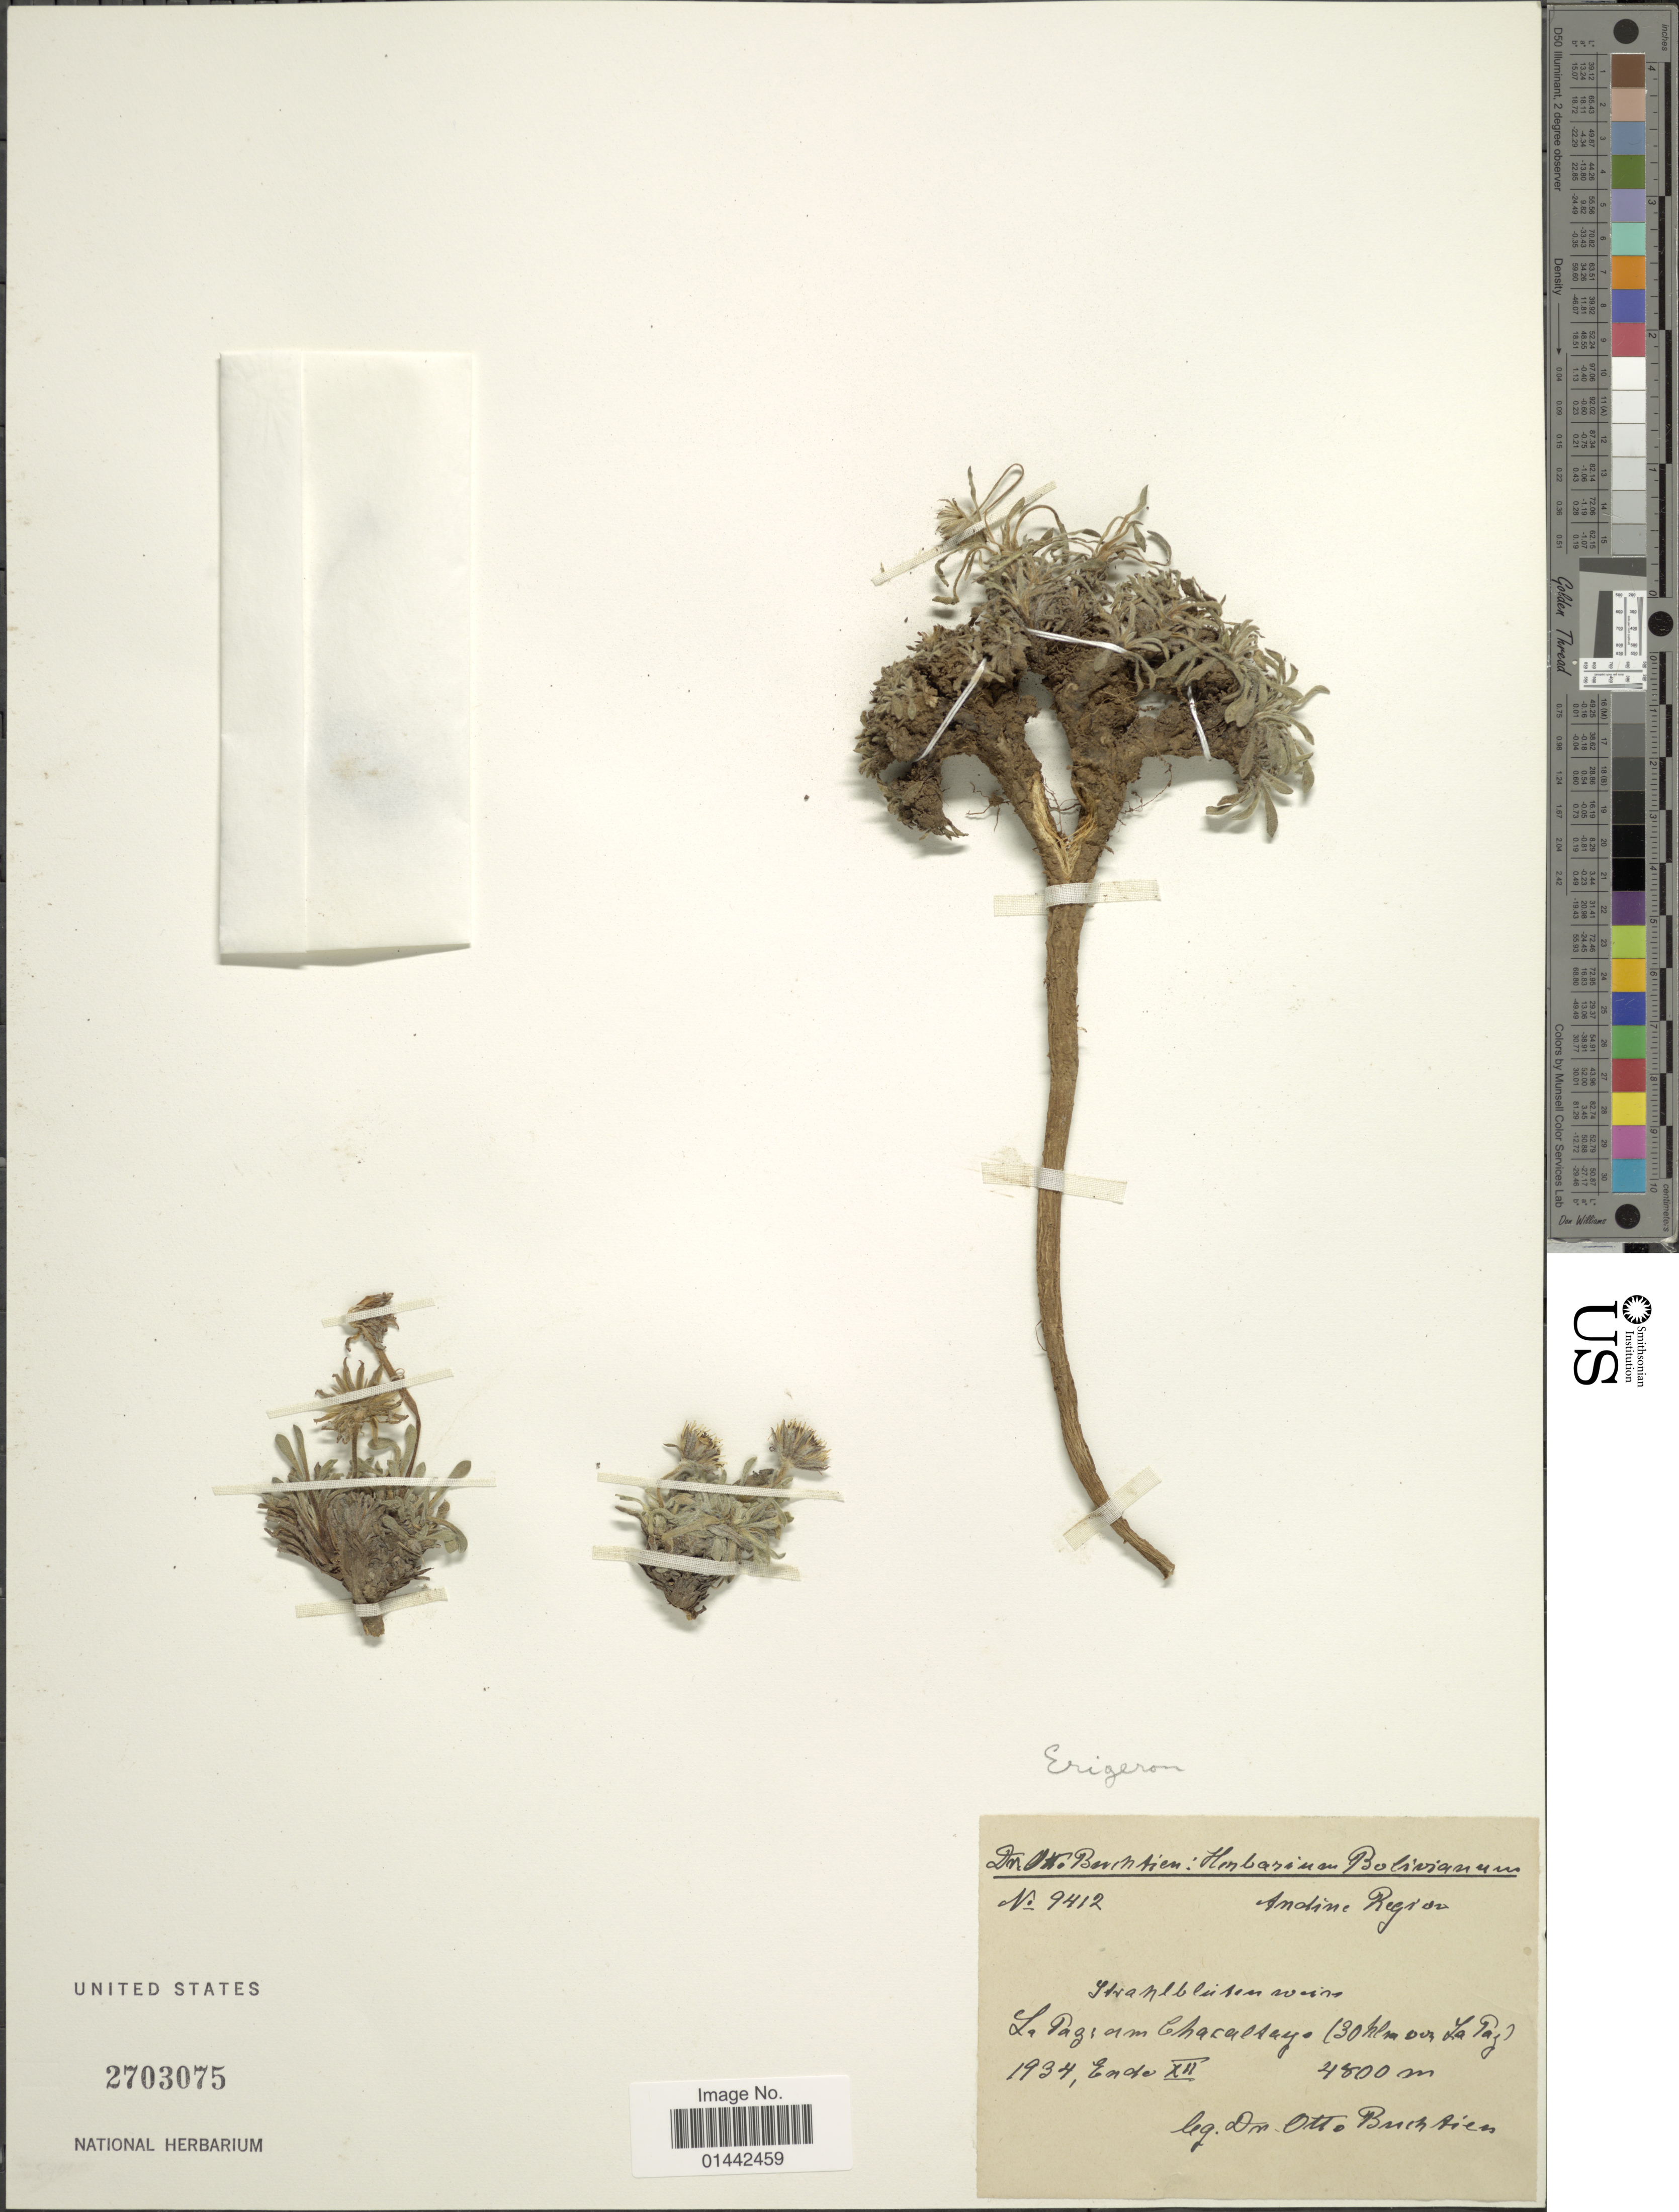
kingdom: Plantae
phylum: Tracheophyta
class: Magnoliopsida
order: Asterales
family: Asteraceae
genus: Erigeron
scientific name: Erigeron sp.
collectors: O. Buchtien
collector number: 9412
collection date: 1934-12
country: Bolivia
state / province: La Paz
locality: Andine Region, am Chacaltayo (30km va La Paz).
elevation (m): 4800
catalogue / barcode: US 2703075